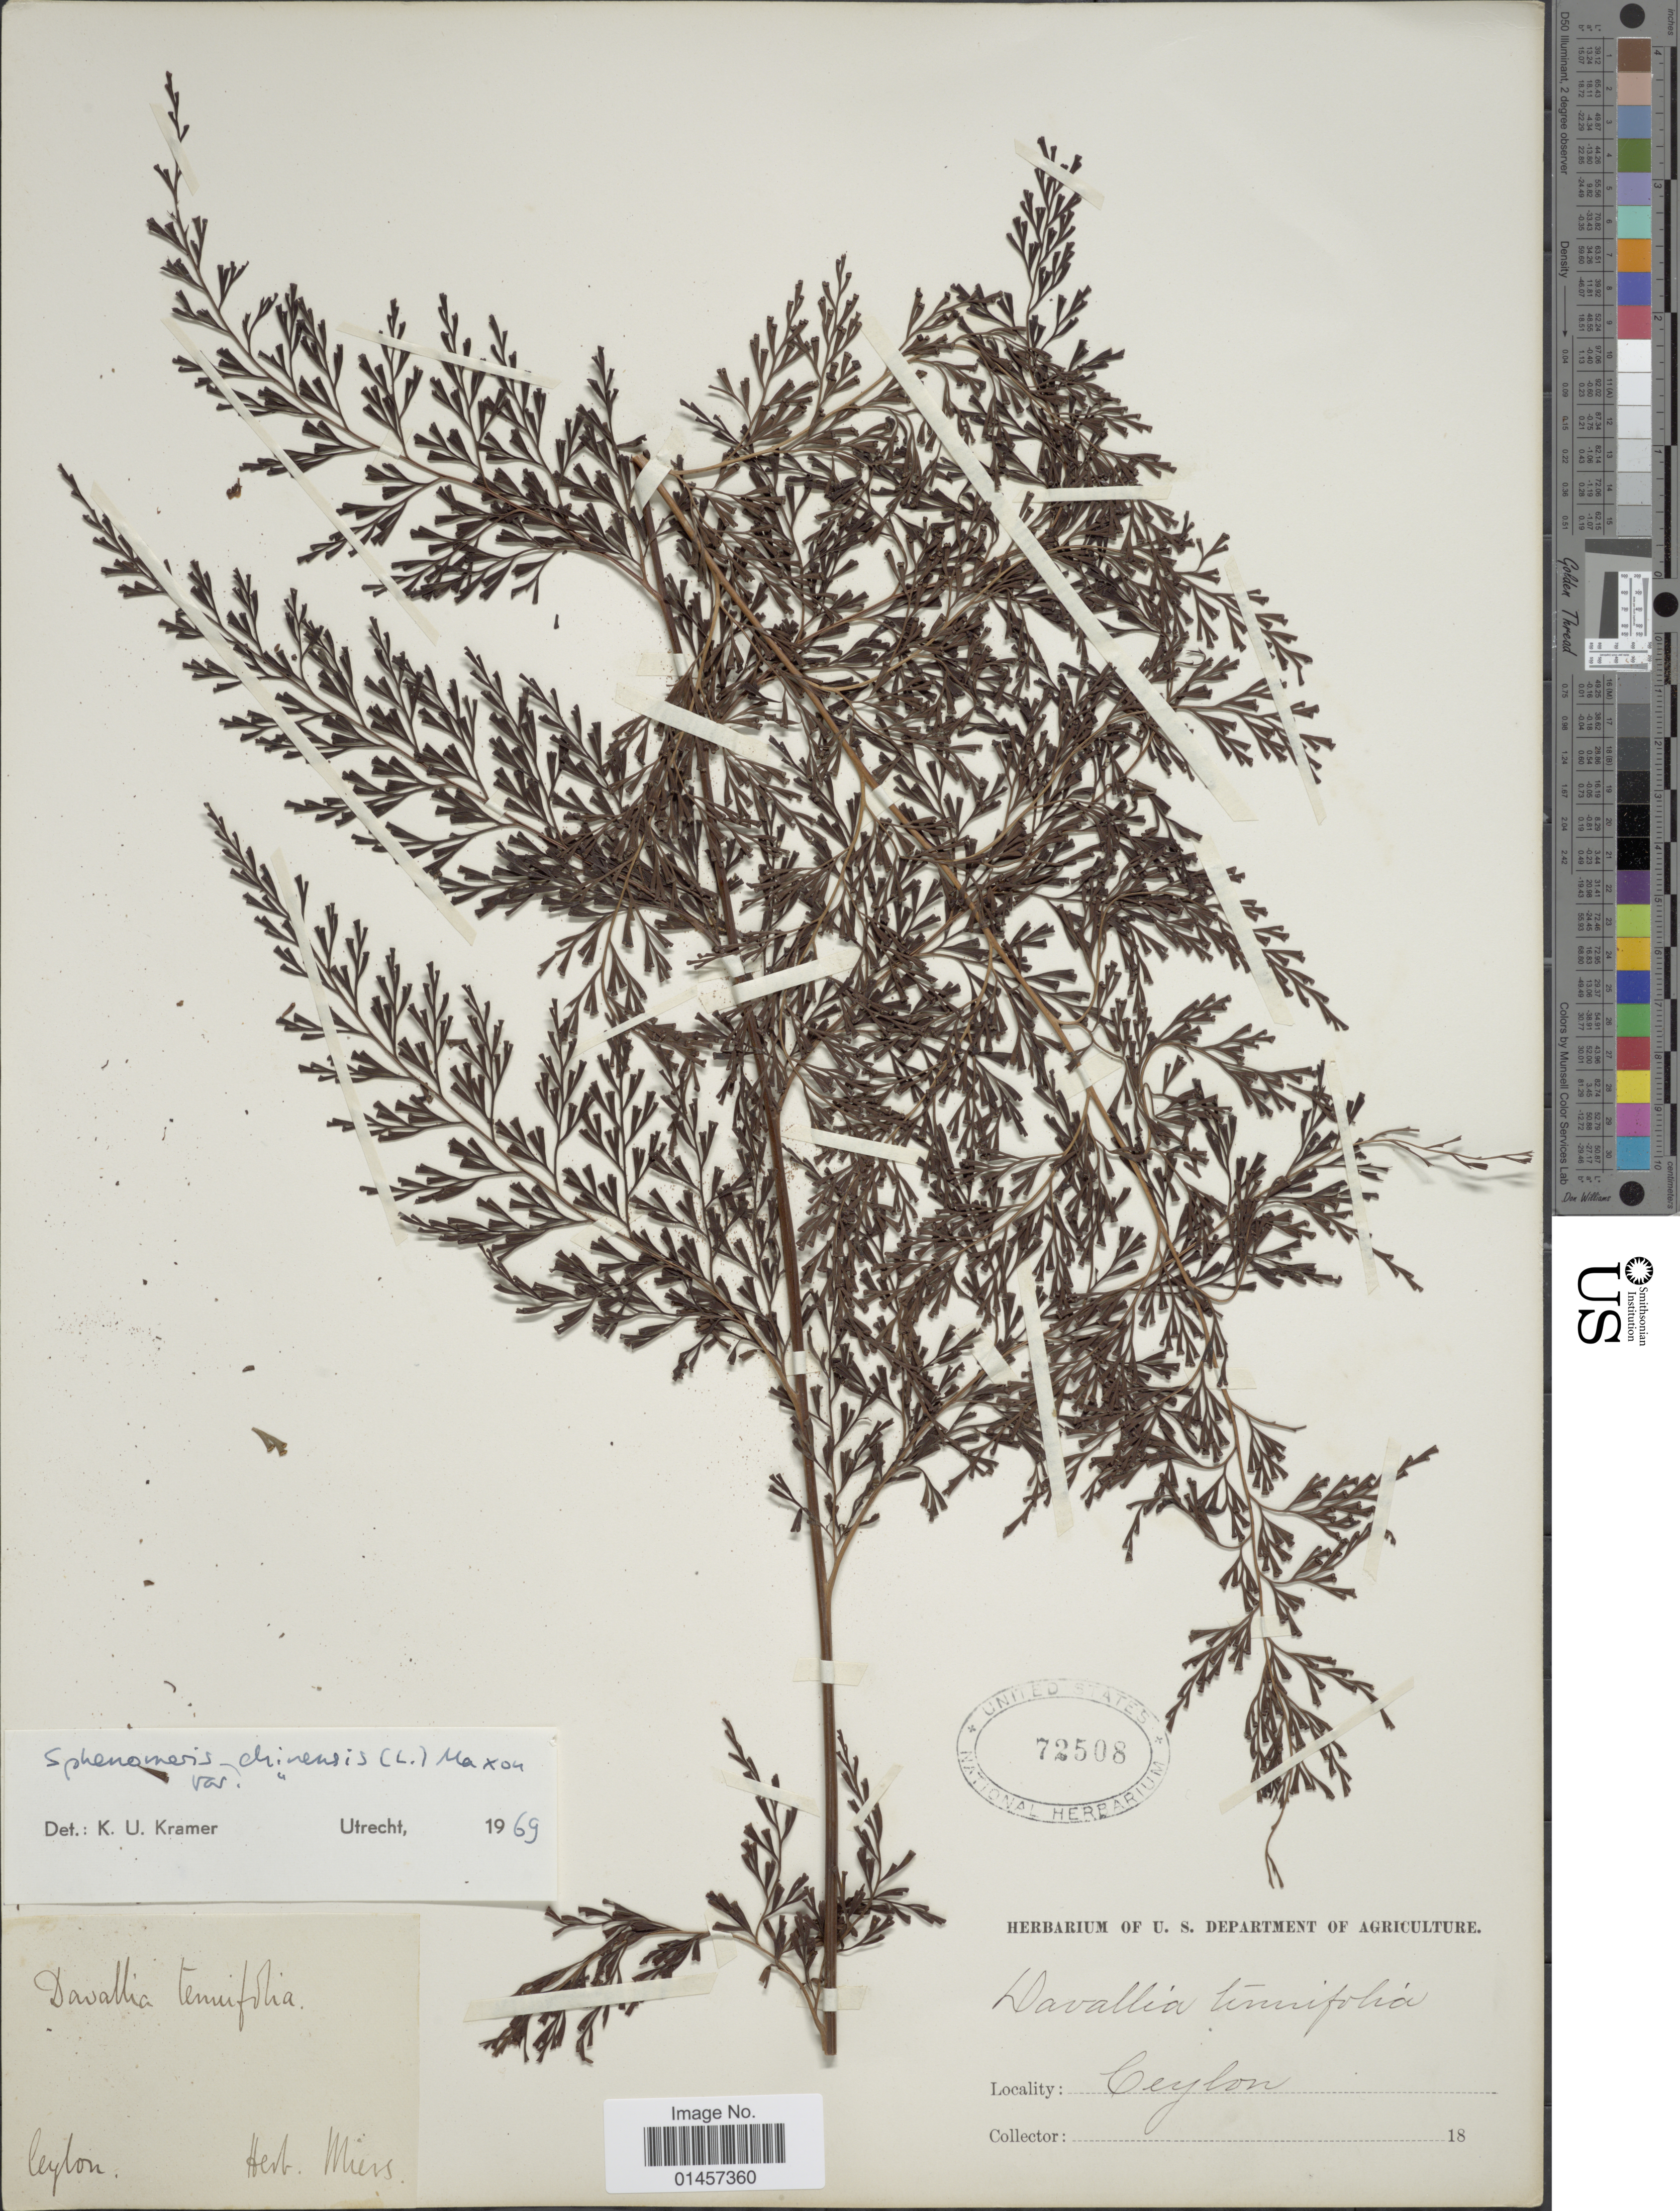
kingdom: Plantae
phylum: Tracheophyta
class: Polypodiopsida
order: Polypodiales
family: Lindsaeaceae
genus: Sphenomeris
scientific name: Sphenomeris chinensis var. chinensis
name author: (L.) Maxon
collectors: ex herb. Miers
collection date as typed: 18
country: Sri Lanka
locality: Ceylon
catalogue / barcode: US 72508